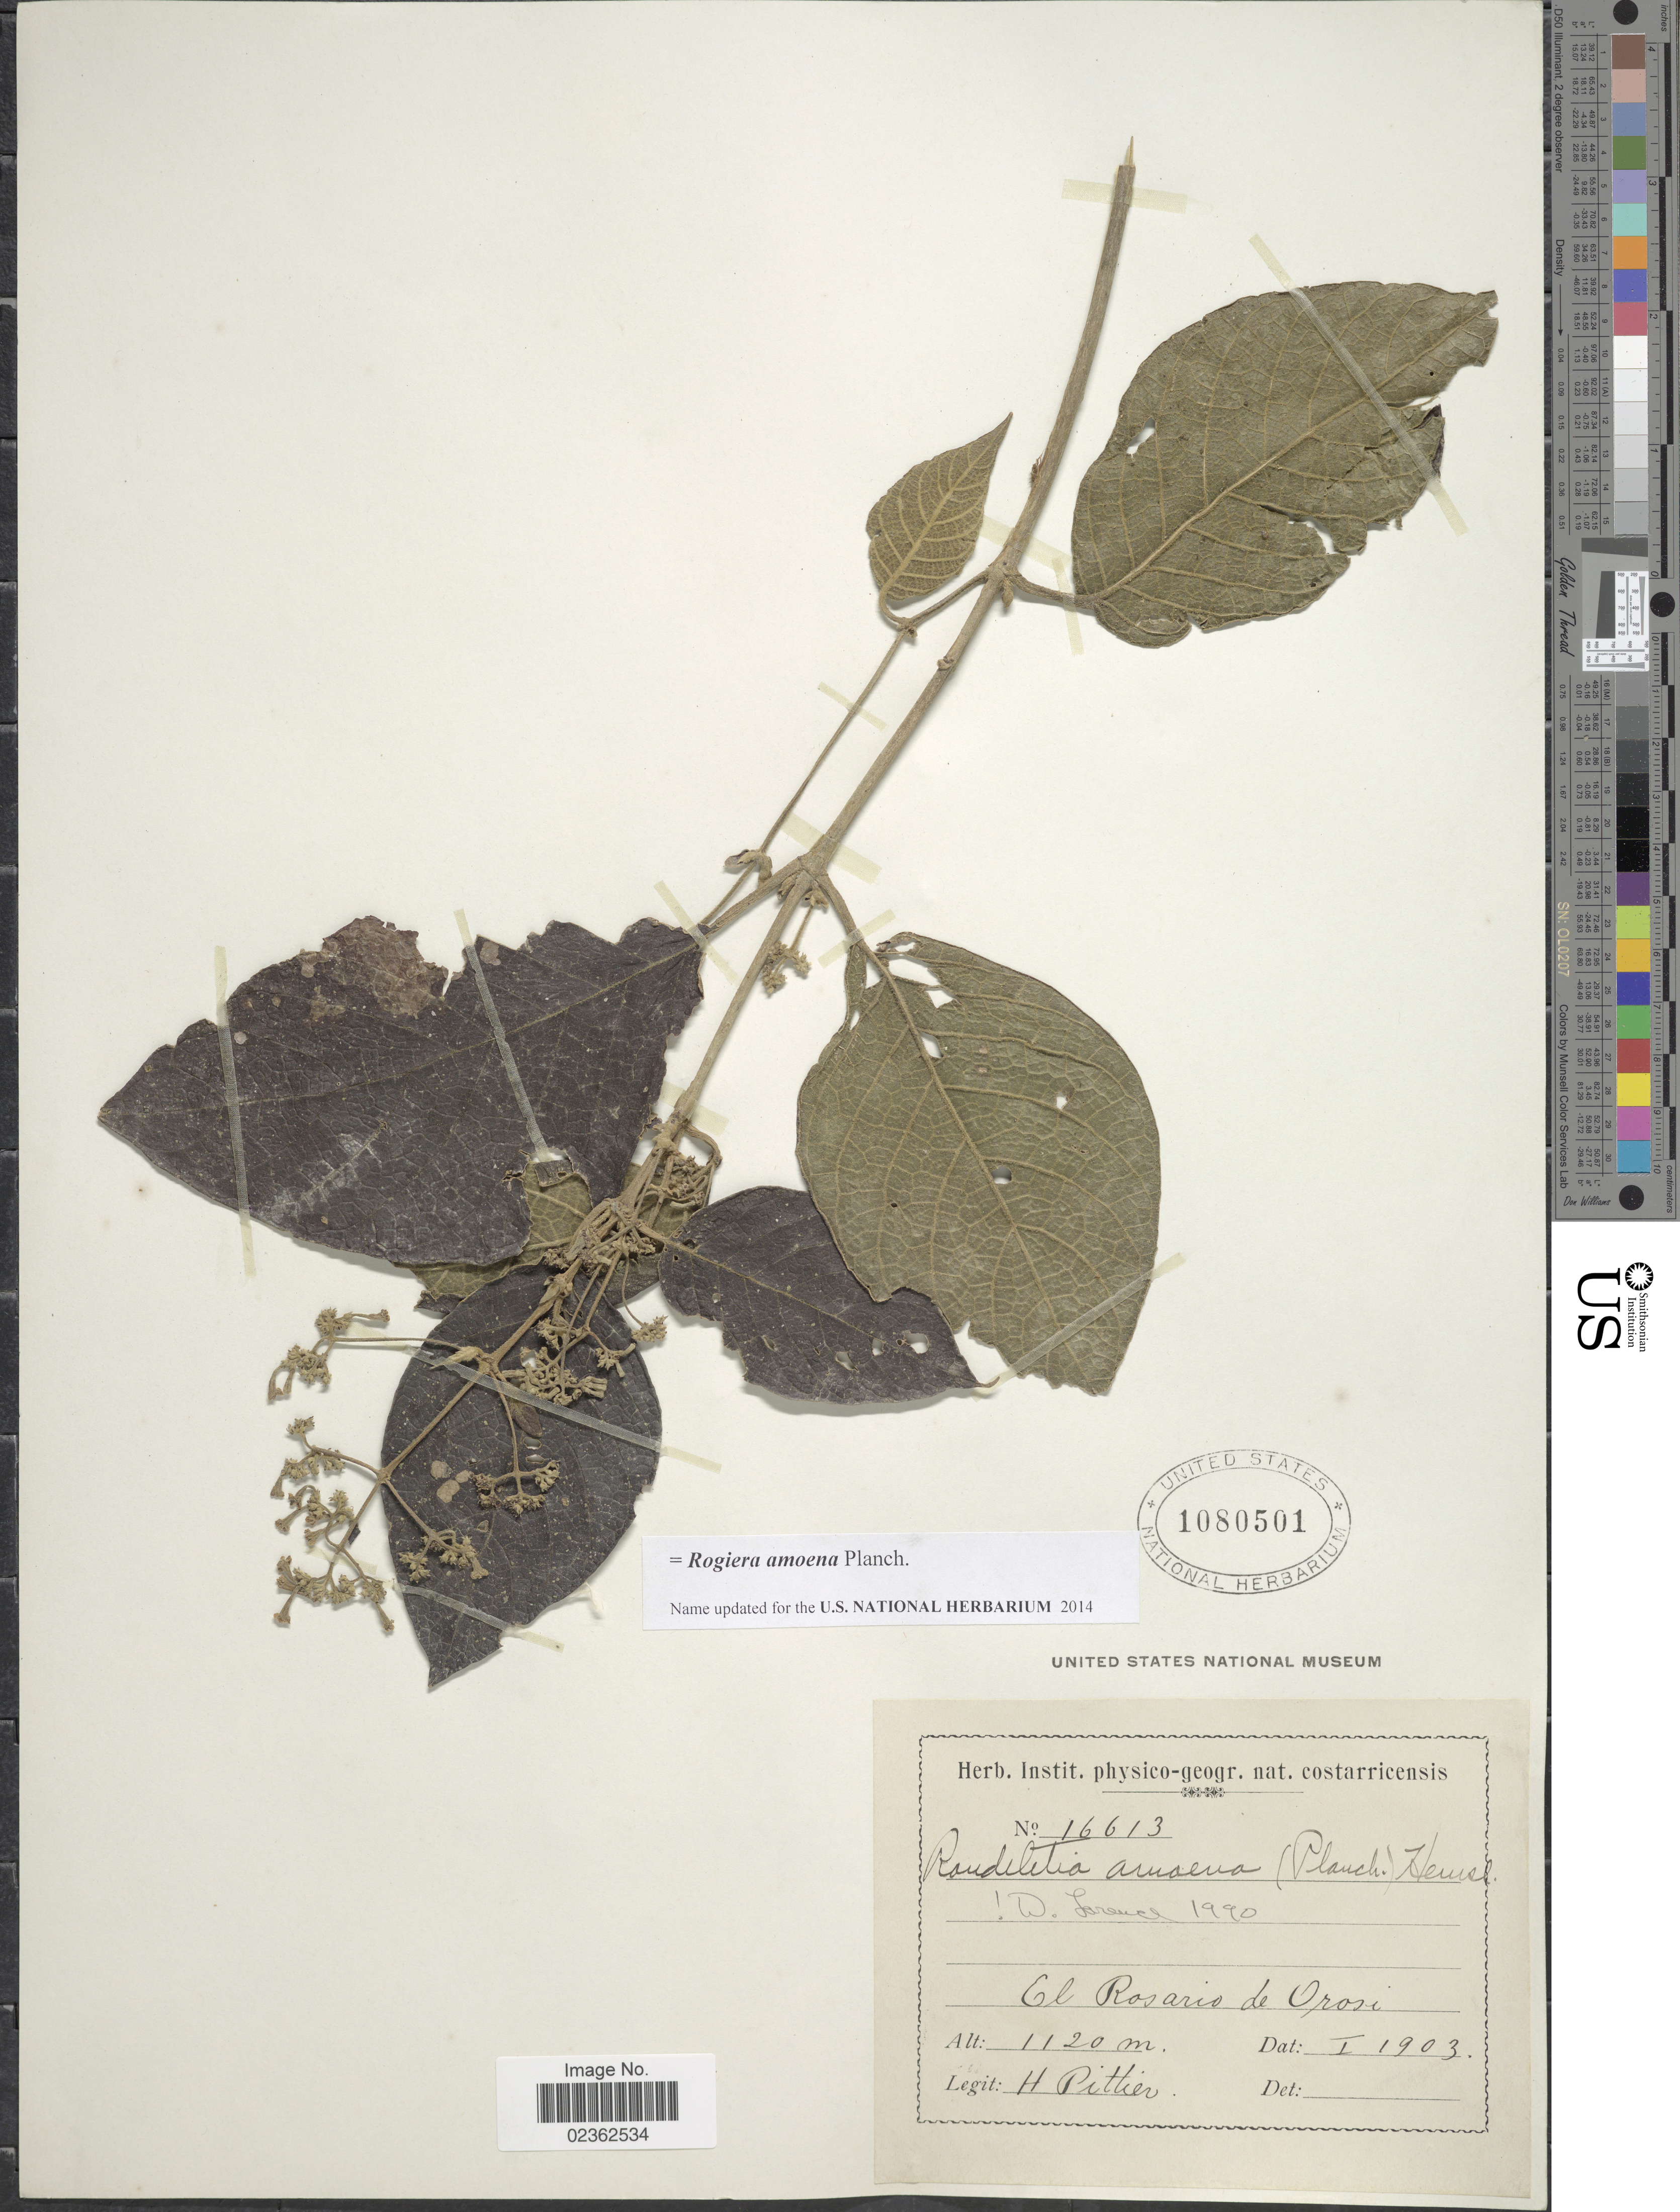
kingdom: Plantae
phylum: Tracheophyta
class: Magnoliopsida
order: Gentianales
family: Rubiaceae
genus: Rogiera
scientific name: Rogiera amoena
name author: Planch.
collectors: H. F. Pittier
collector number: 16613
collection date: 1903-01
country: Costa Rica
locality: El Rosario de Orosi.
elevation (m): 1120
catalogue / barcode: US 1080501